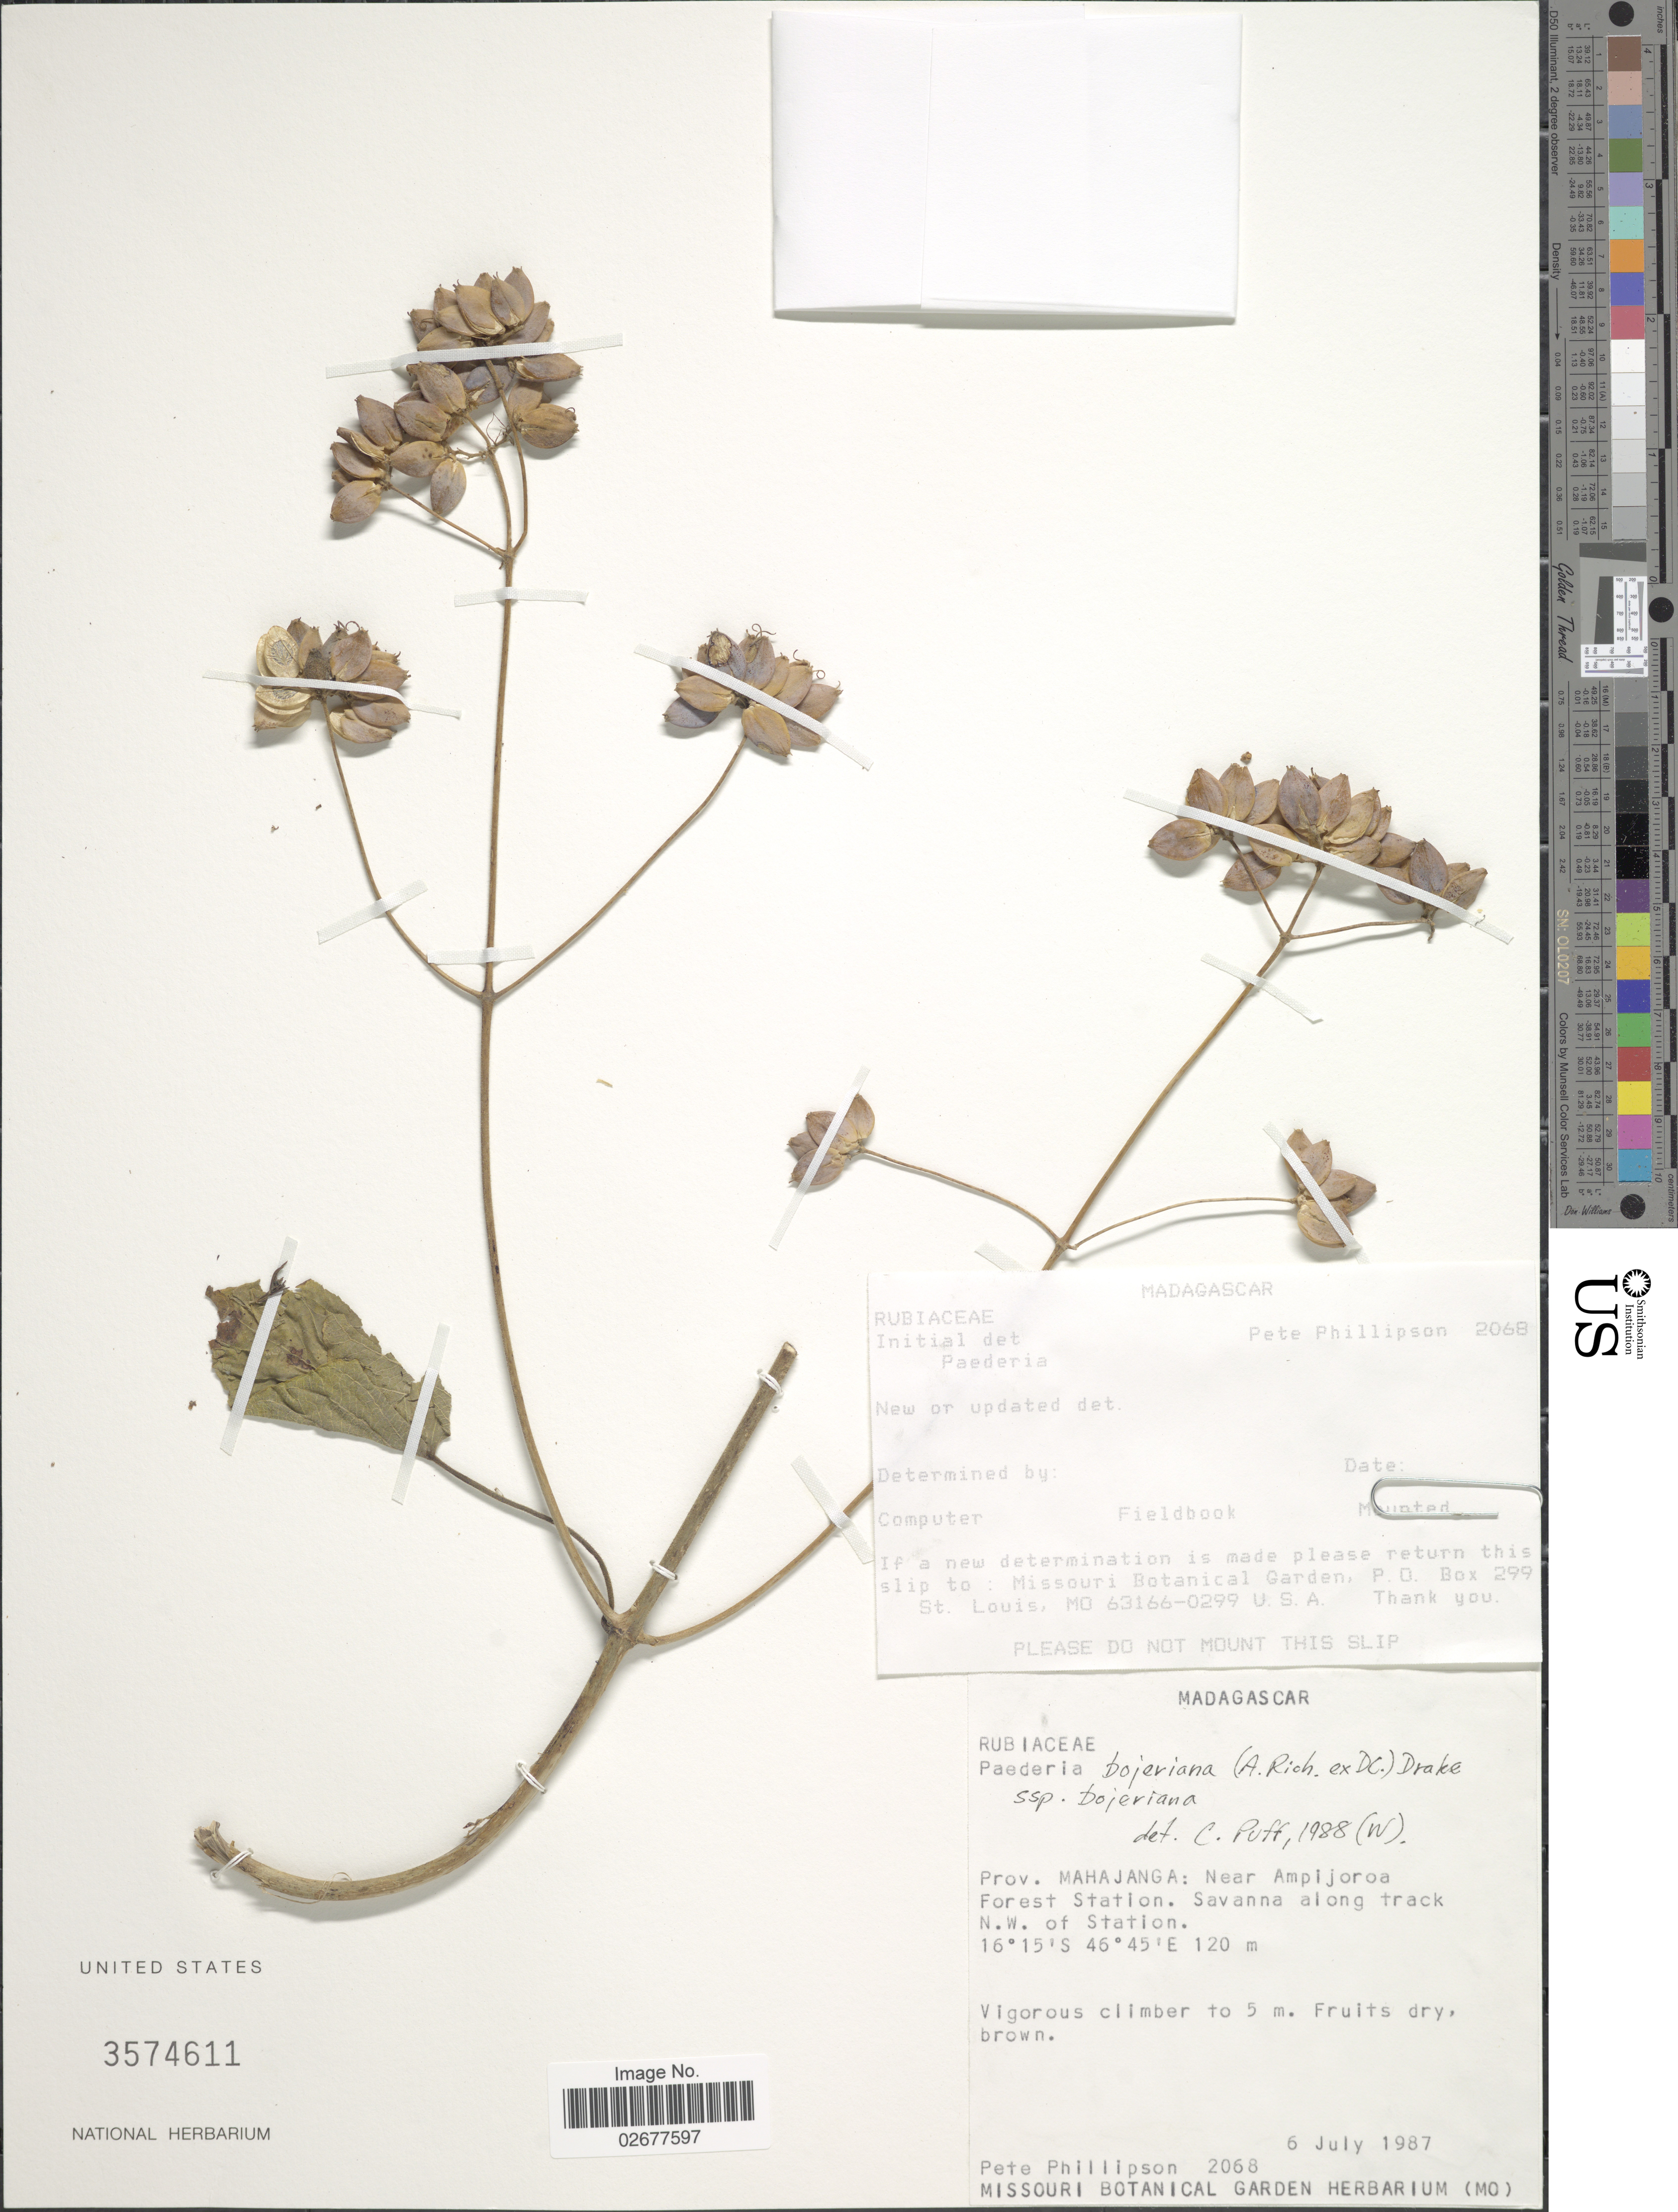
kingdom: Plantae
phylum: Tracheophyta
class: Magnoliopsida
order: Gentianales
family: Rubiaceae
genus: Paederia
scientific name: Paederia bojeriana subsp. bojeriana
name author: (A. Rich.) Drake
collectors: P. B. Phillipson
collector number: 2068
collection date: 1987-07-06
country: Madagascar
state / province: Boeny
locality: Near Ampijoroa Forest Station. Savanna along track N.W. of Station.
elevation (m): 120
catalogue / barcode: US 3574611